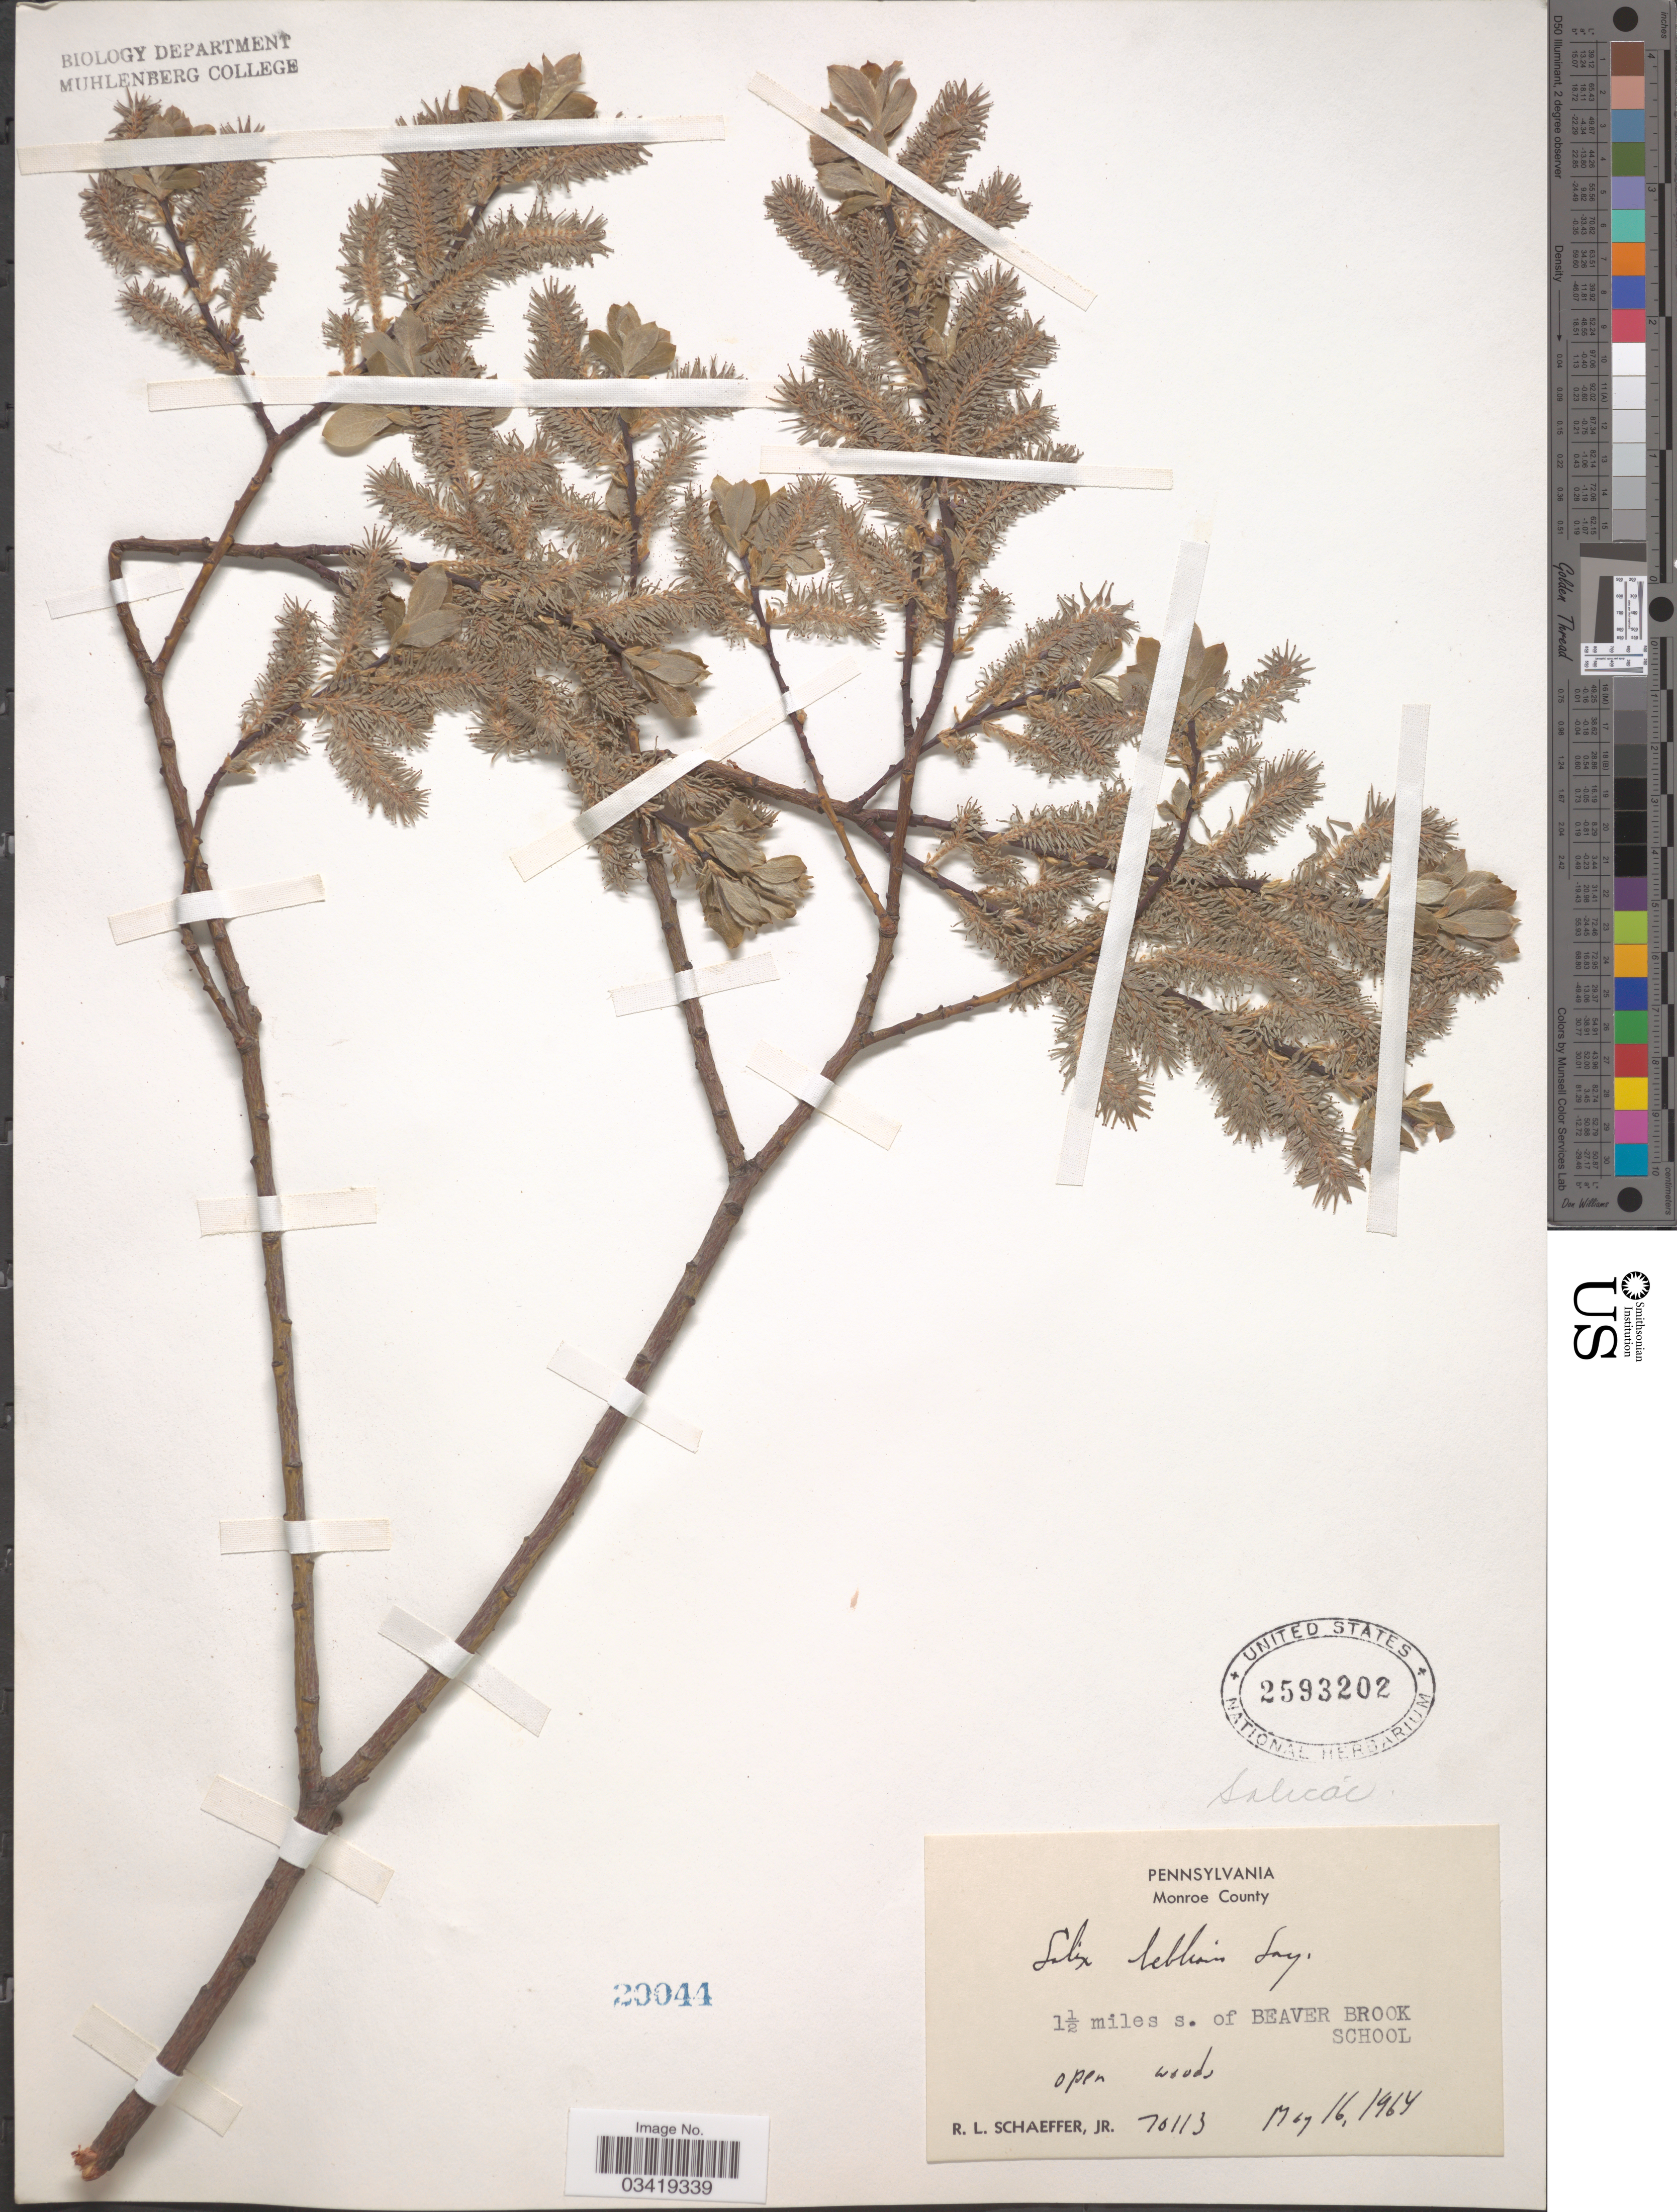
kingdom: Plantae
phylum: Tracheophyta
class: Magnoliopsida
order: Malpighiales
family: Salicaceae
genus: Salix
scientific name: Salix bebbiana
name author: Sarg.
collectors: R. L. Schaeffer Jr.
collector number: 70113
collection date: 1964-05-16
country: United States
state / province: Pennsylvania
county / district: Monroe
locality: Monroe County. 1½ miles s. of Beaver Brook School.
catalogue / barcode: US 2593202